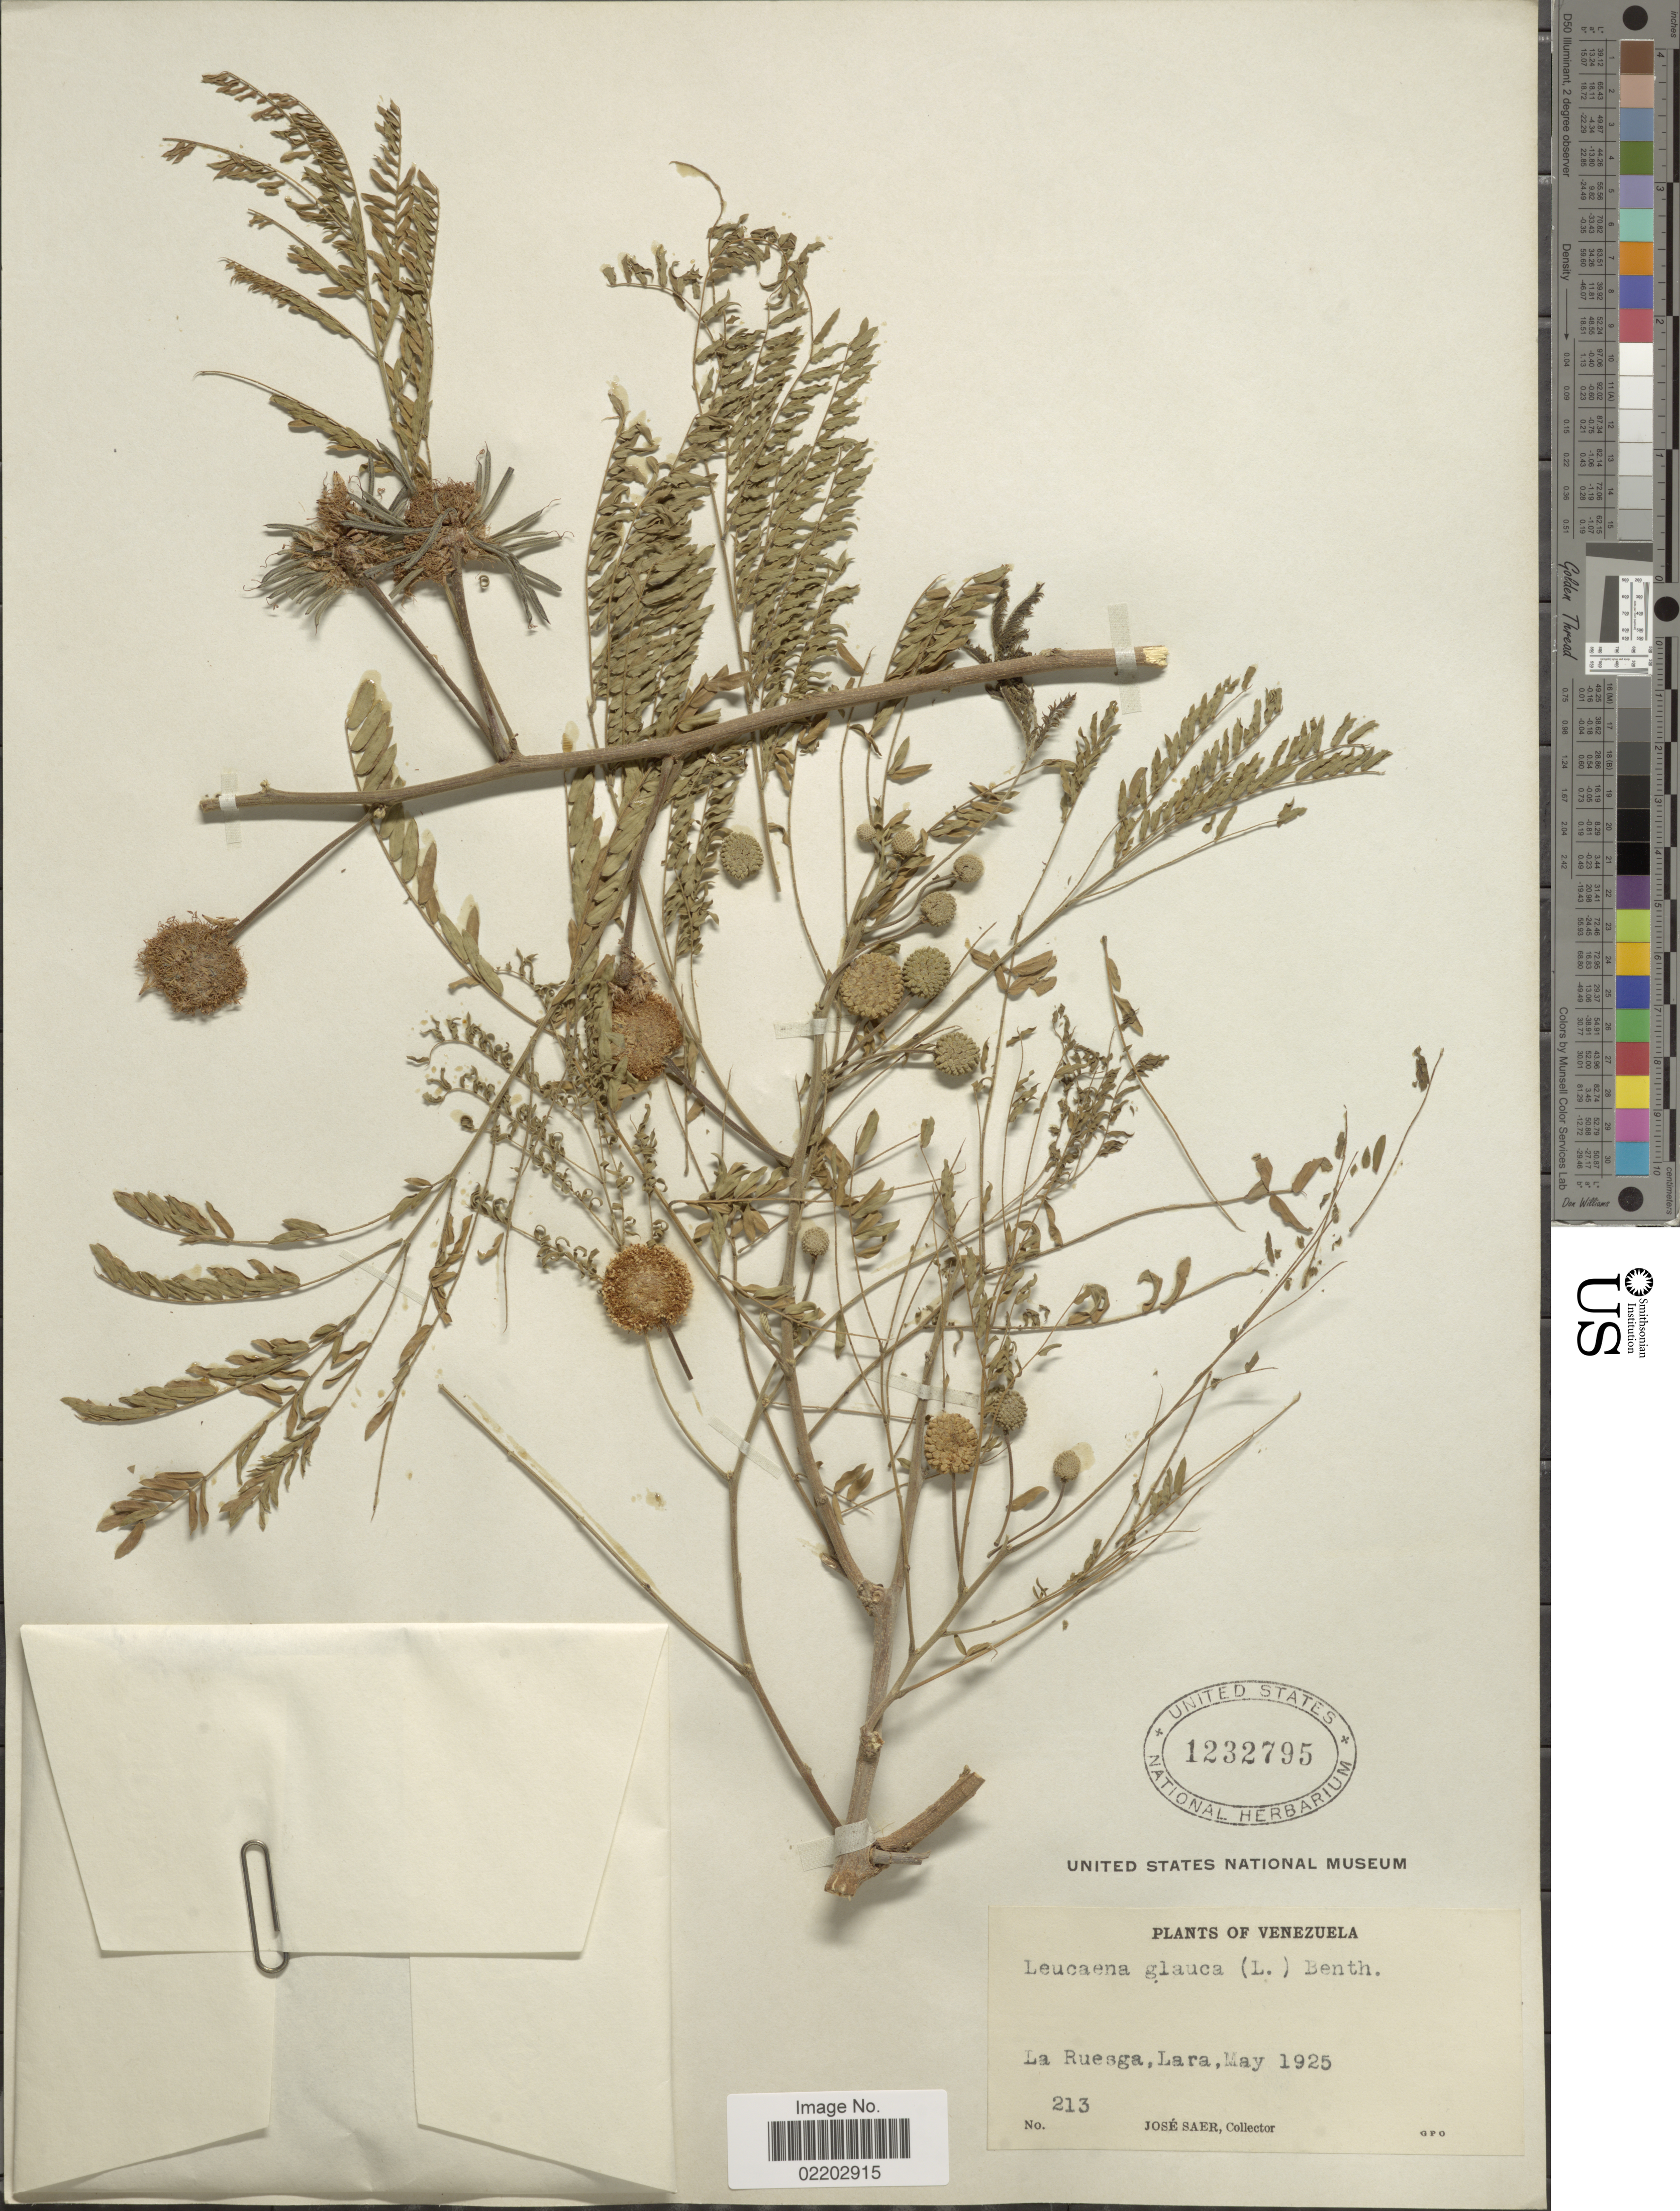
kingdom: Plantae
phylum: Tracheophyta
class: Magnoliopsida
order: Fabales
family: Fabaceae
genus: Leucaena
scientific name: Leucaena leucocephala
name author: (Lam.) de Wit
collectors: J. Saer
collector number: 213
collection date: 1925-05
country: Venezuela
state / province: Lara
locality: La Ruesga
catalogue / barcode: US 1232795